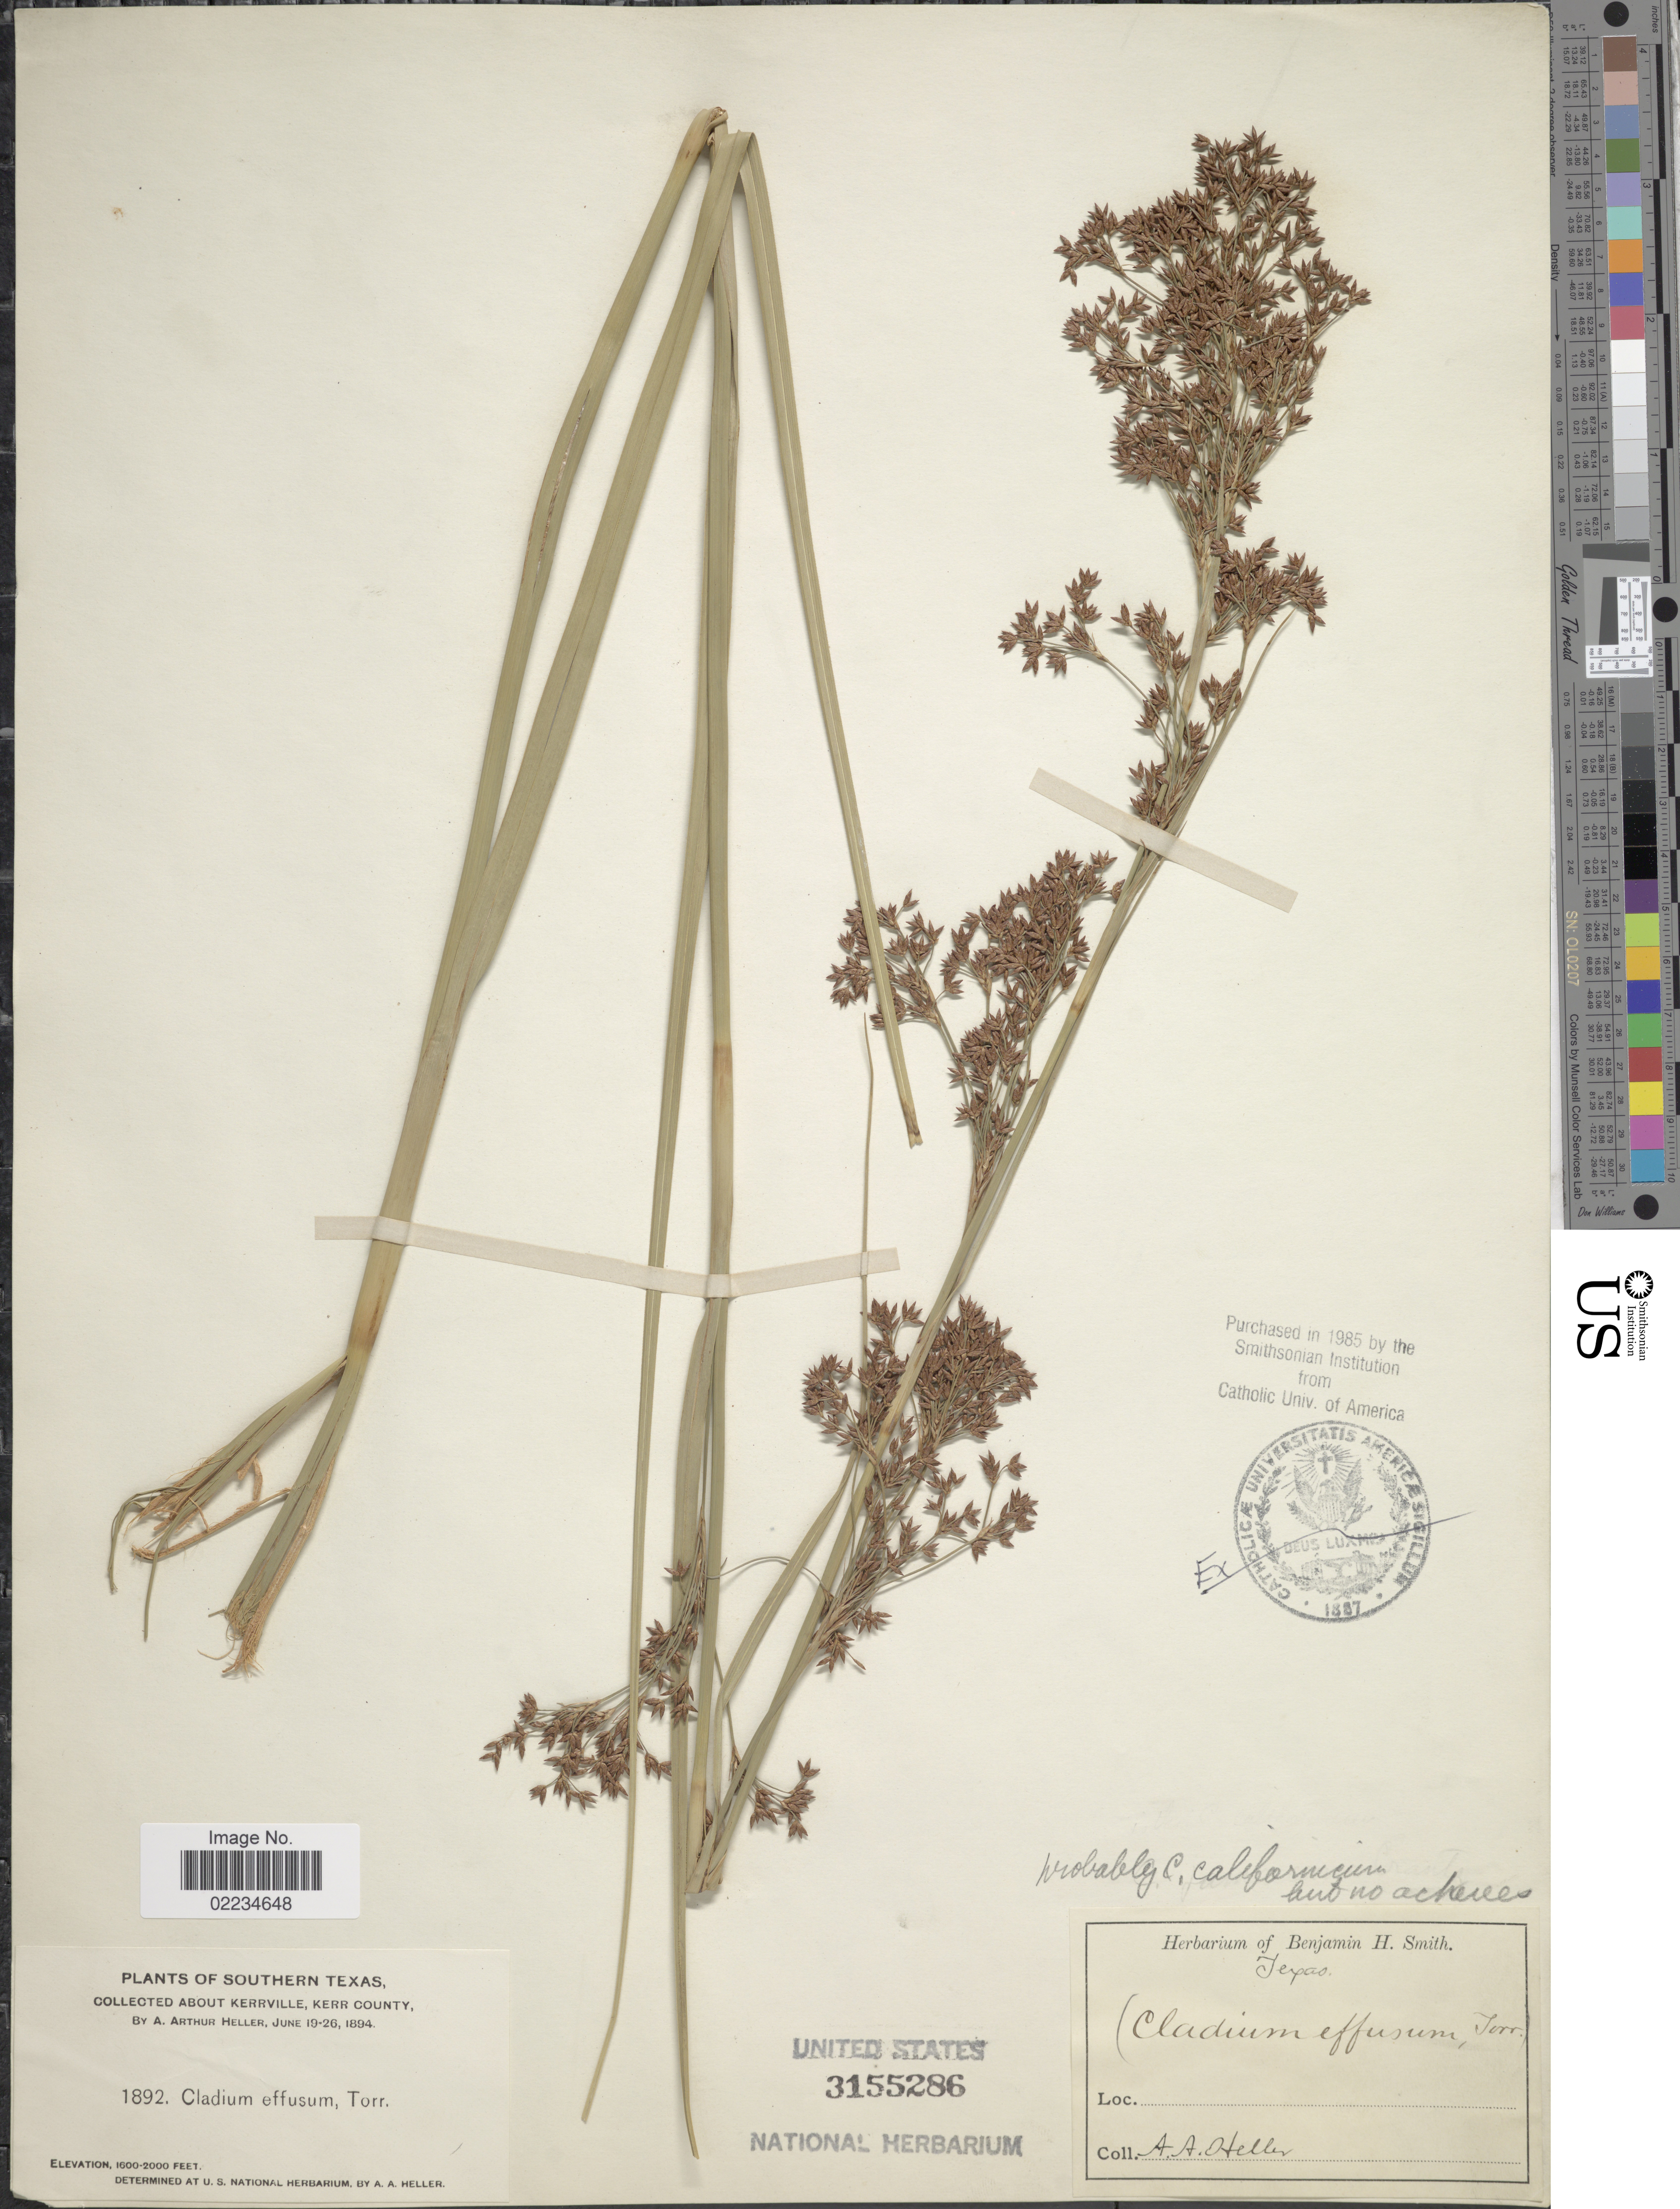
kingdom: Plantae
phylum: Tracheophyta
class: Liliopsida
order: Poales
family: Cyperaceae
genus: Cladium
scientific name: Cladium californicum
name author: (S. Watson) O'Neill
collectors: A. A. Heller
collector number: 1892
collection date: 1894-06-19/1894-06-26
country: United States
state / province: Texas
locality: Southern Texas, About Kerrville, Kerr County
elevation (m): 488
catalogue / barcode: US 3155286